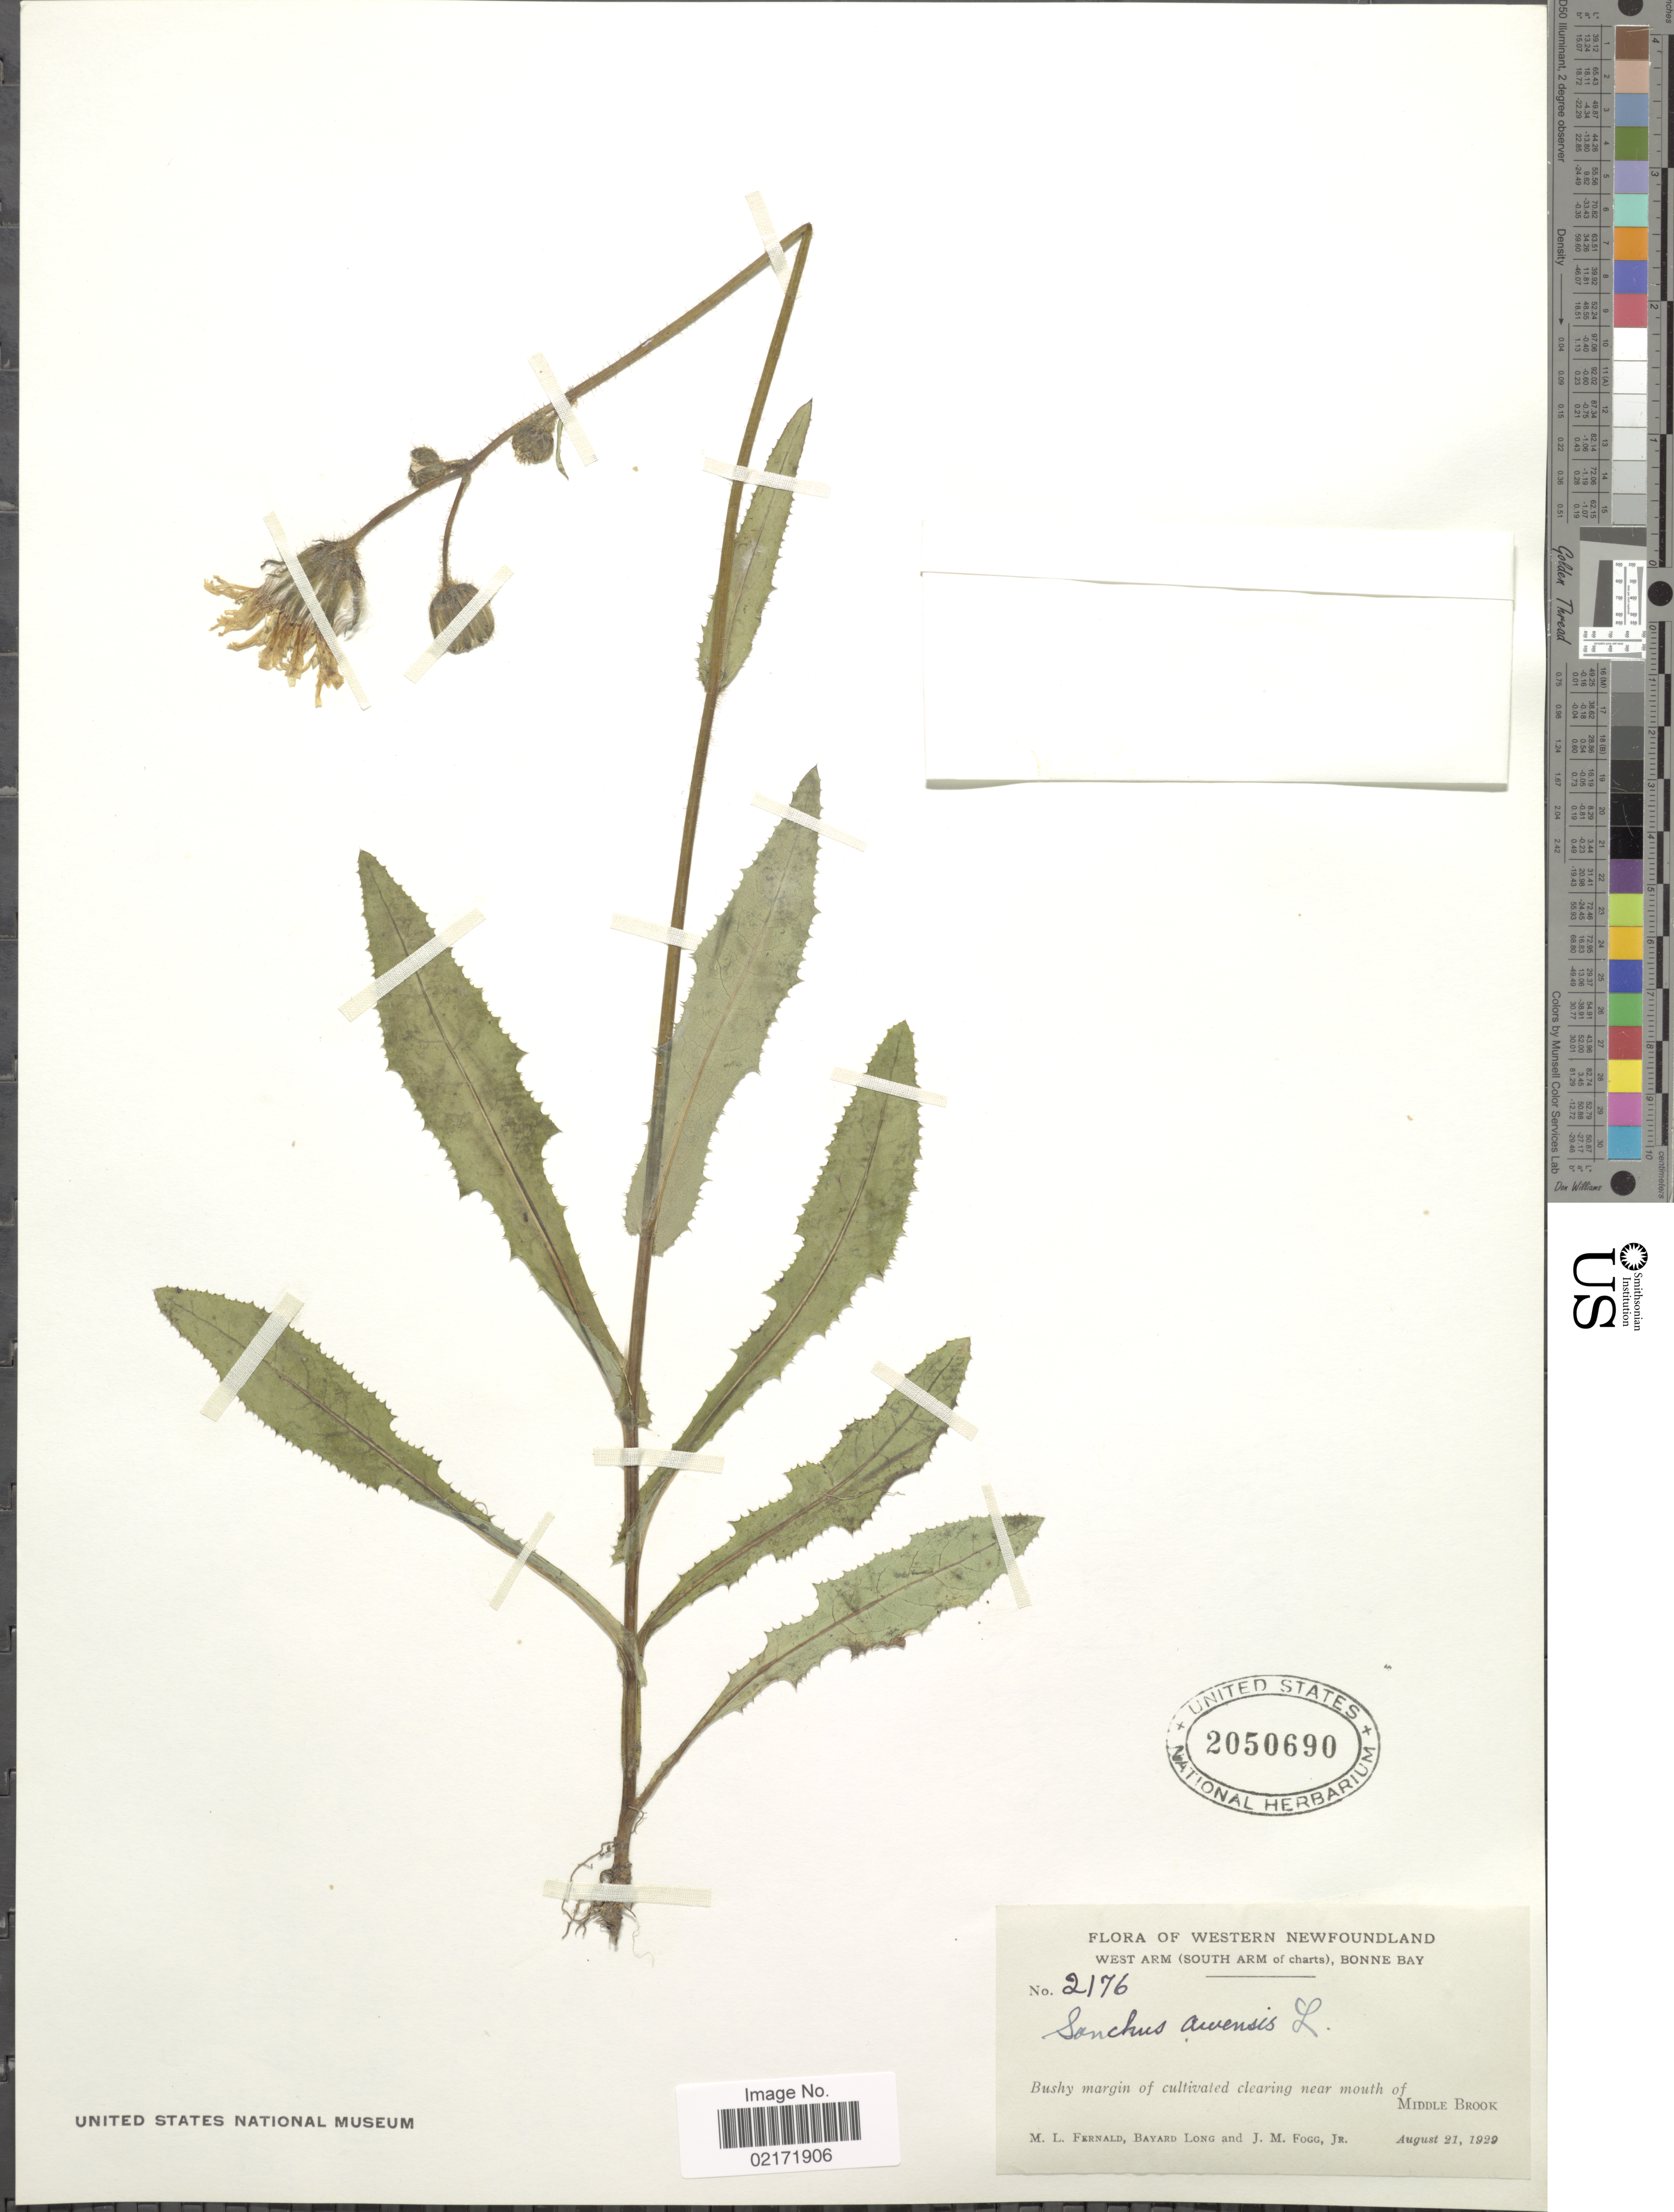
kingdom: Plantae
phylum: Tracheophyta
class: Magnoliopsida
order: Asterales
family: Asteraceae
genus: Sonchus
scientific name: Sonchus arvensis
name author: L.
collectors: M. L. Fernald, B. Long & J. Fogg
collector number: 2176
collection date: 1929-08-21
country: Canada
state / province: Newfoundland and Labrador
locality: Western Newfoundland, West Arm (South Arm of charts), Bonne Bay, bushy margin of cultivated clearing near mouth of Middle Brook.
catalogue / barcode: US 2050690